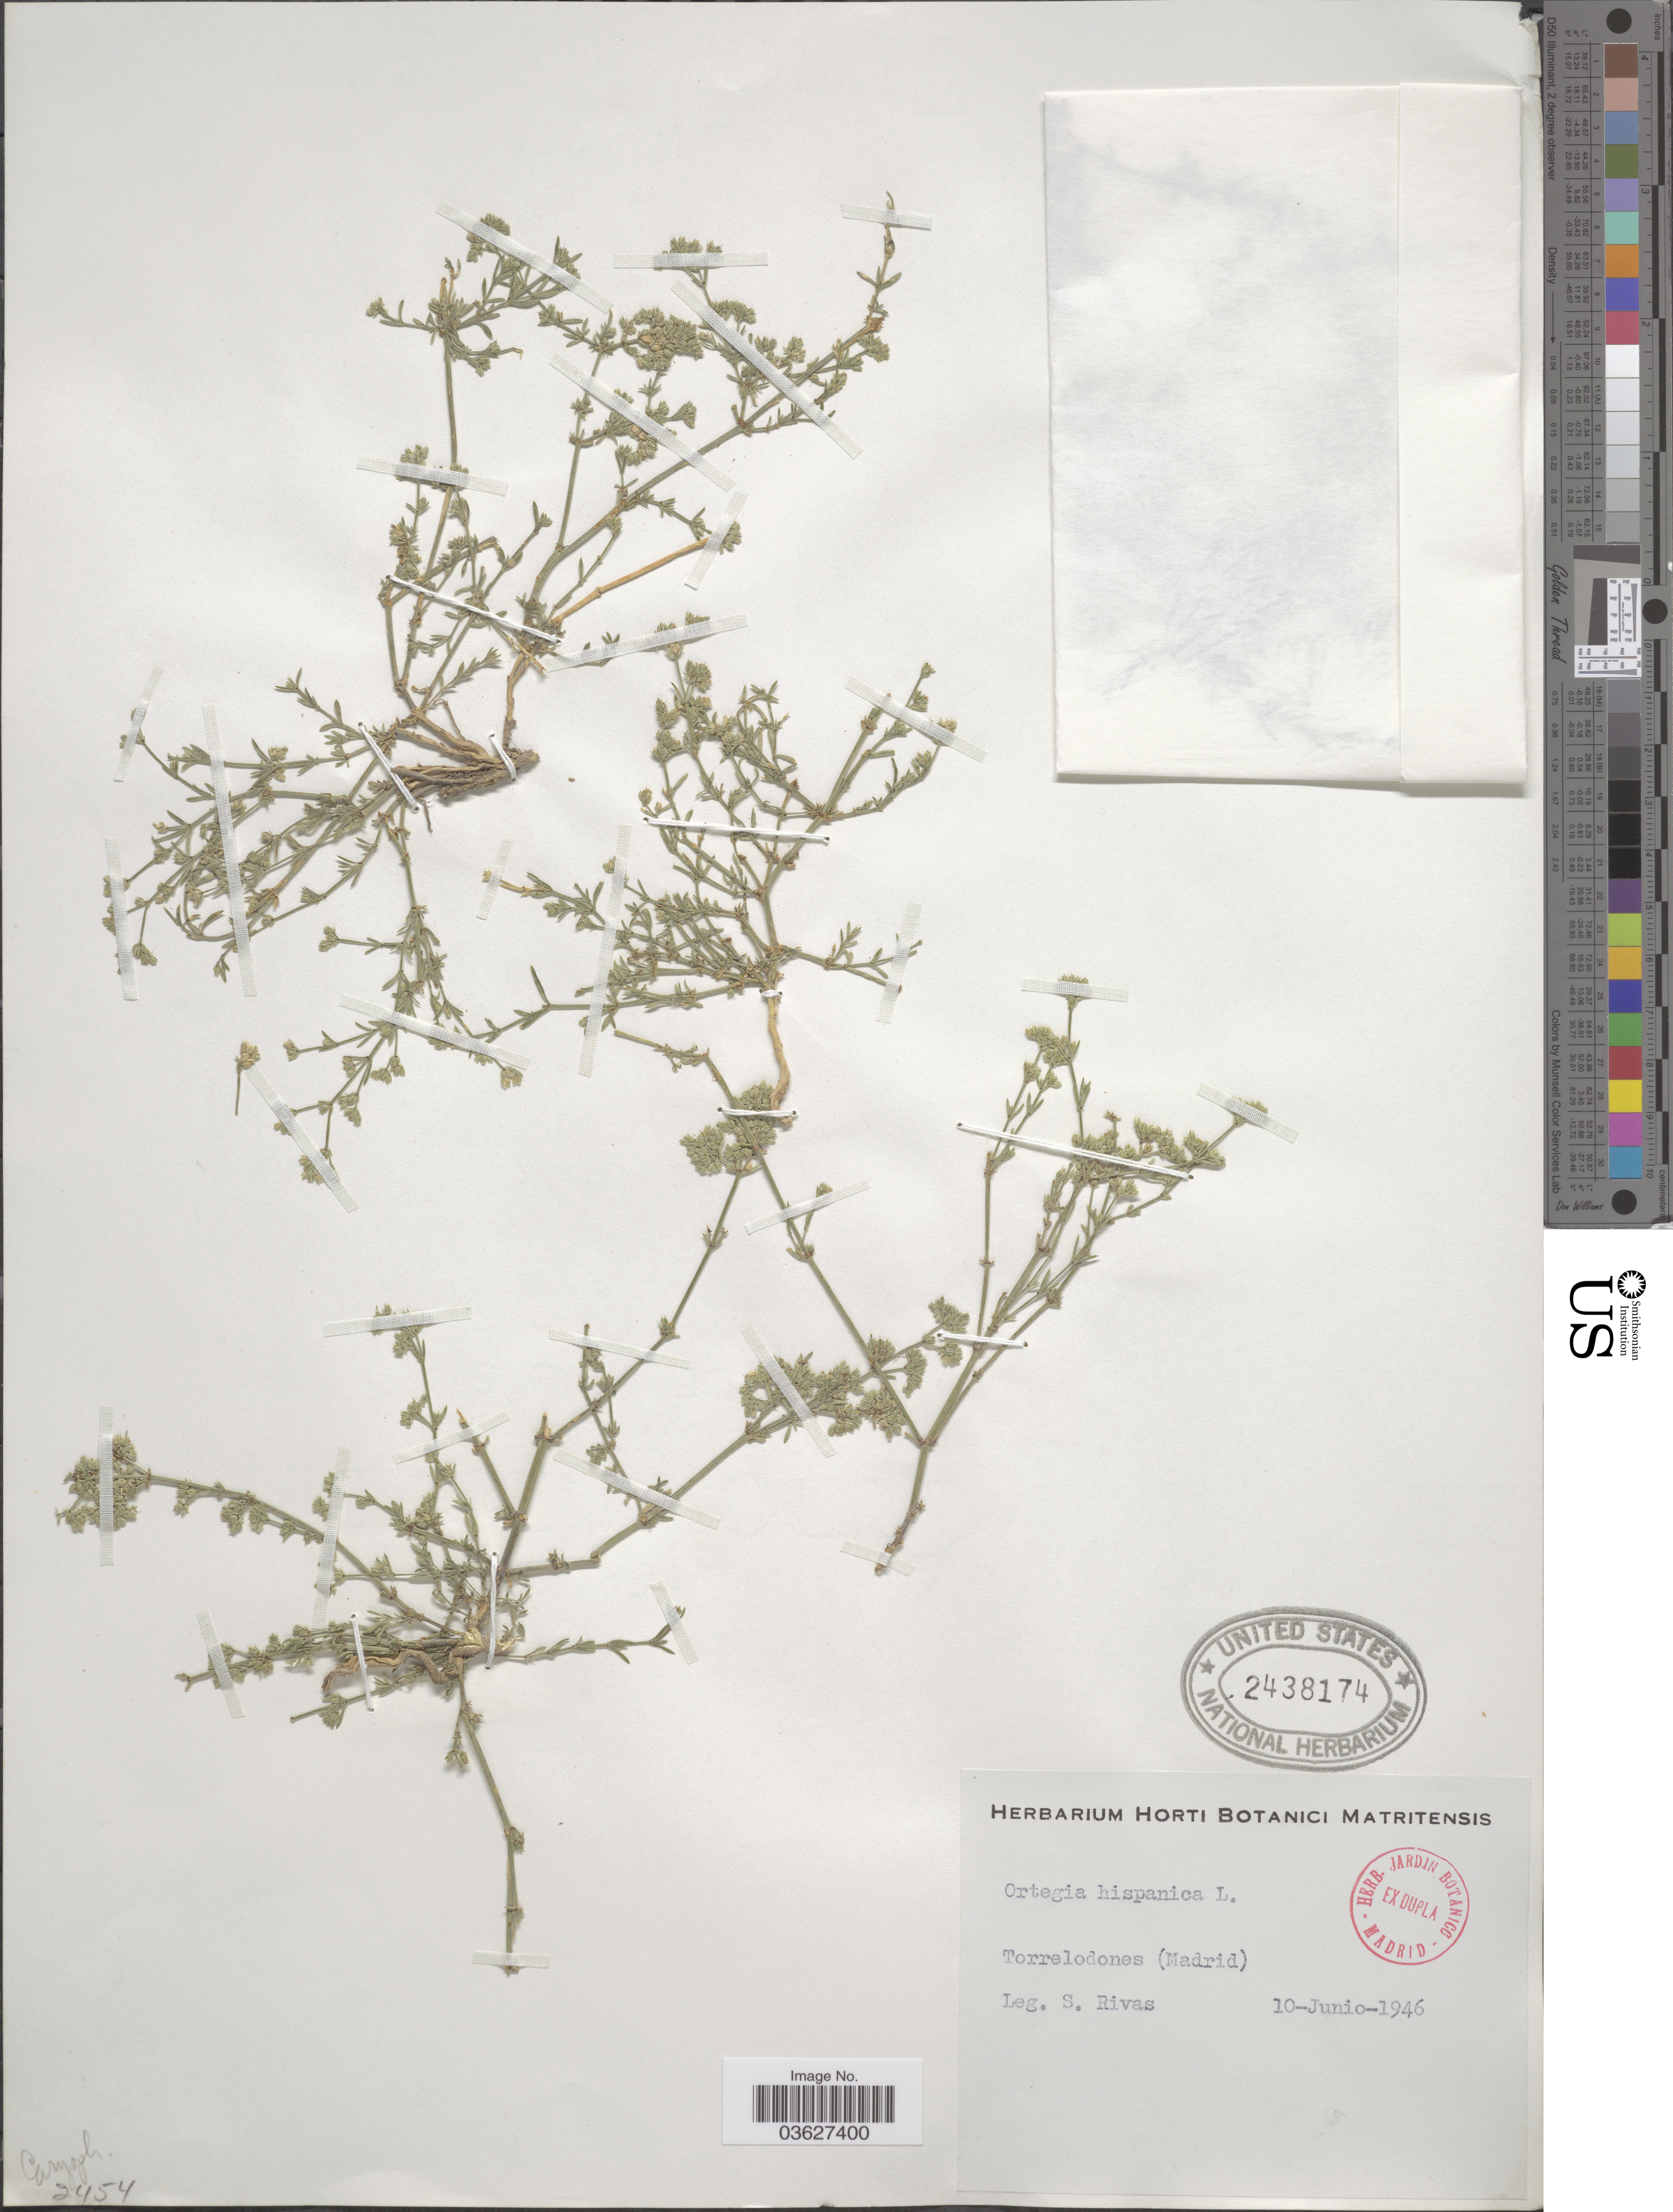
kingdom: Plantae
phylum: Tracheophyta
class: Magnoliopsida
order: Caryophyllales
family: Caryophyllaceae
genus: Ortega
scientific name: Ortega sp.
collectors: S. Rivas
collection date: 1946-06-10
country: Spain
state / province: Madrid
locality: Torrelodones.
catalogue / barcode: US 2438174